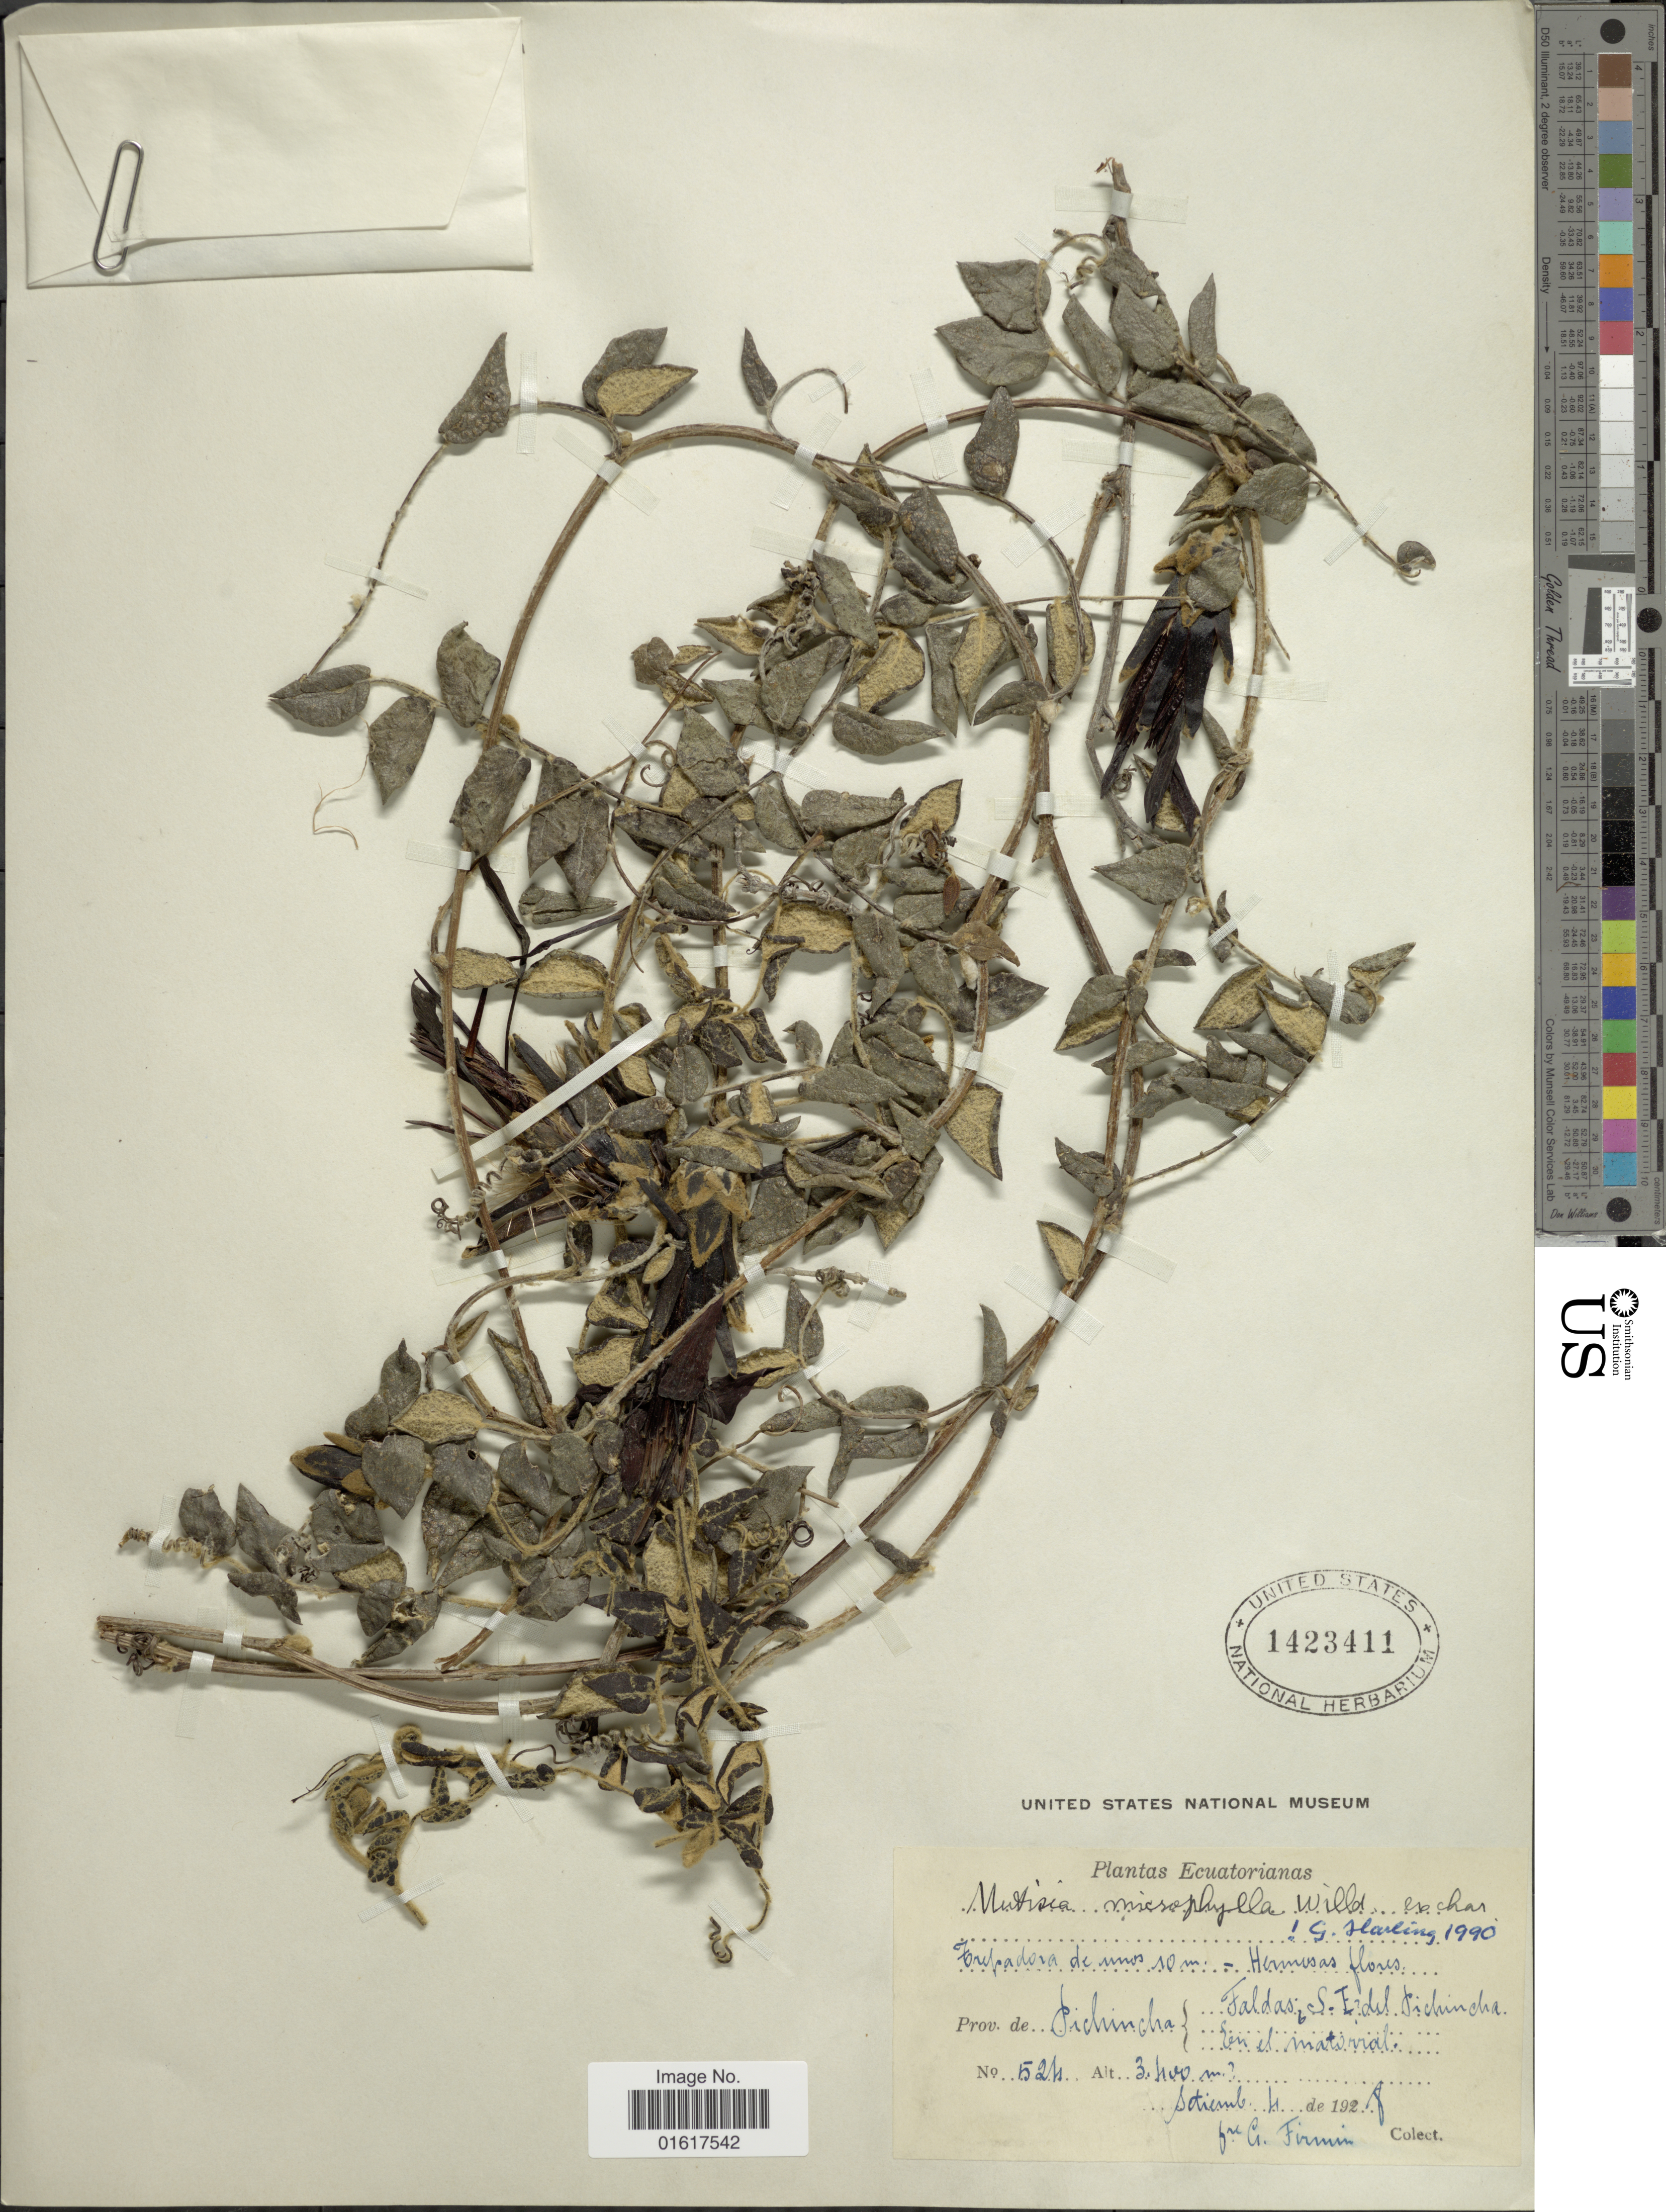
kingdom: Plantae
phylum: Tracheophyta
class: Magnoliopsida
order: Asterales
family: Asteraceae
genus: Mutisia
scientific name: Mutisia microphylla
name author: Willd. ex DC.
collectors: G. Firmin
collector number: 524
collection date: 1928-09-04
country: Ecuador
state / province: Pichincha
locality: Faldas; S-E del Pichincha. En el matorral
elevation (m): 3400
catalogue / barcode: US 1423411